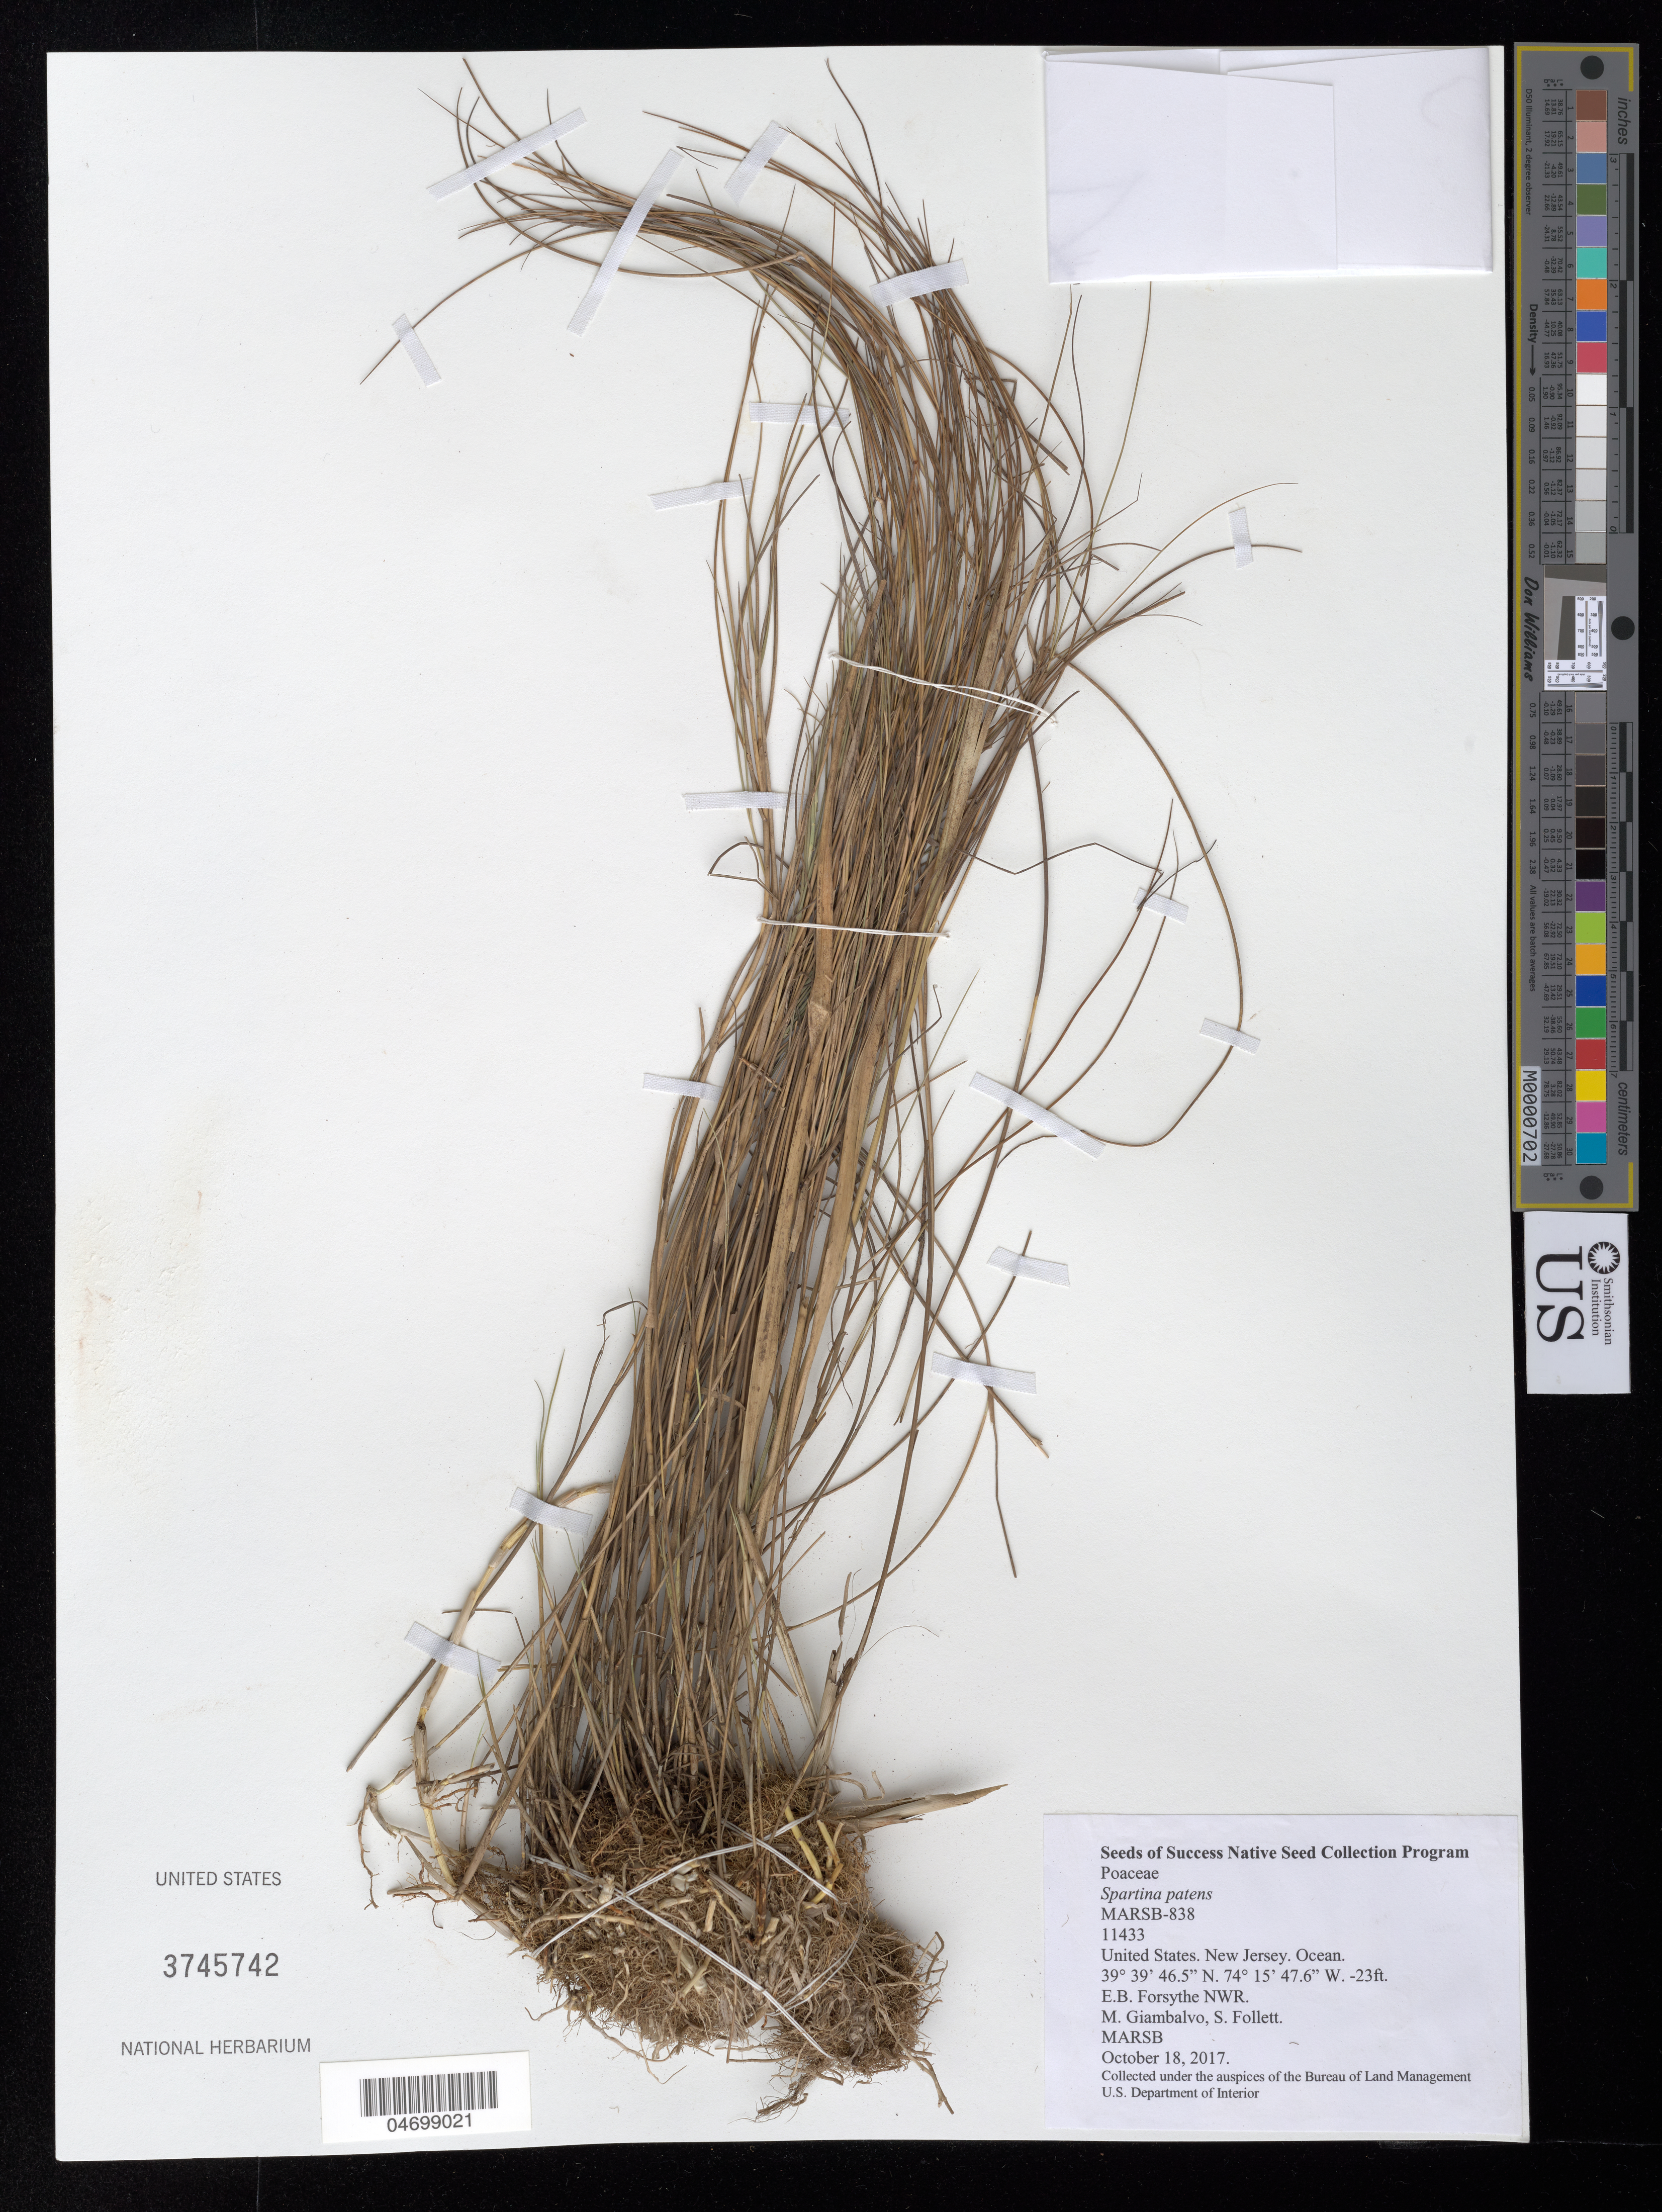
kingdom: Plantae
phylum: Tracheophyta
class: Liliopsida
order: Poales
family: Poaceae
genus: Spartina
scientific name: Spartina patens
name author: (Aiton) Muhl.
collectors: M. Giambalvo & S. Follett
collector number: MARSB-838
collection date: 2017-10-18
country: United States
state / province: New Jersey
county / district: Ocean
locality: EB Forsythe National Wildlife Refuge, Cedar Run Dock Road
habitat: Tidal High Salt Marsh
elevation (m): -7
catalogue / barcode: US 3745742